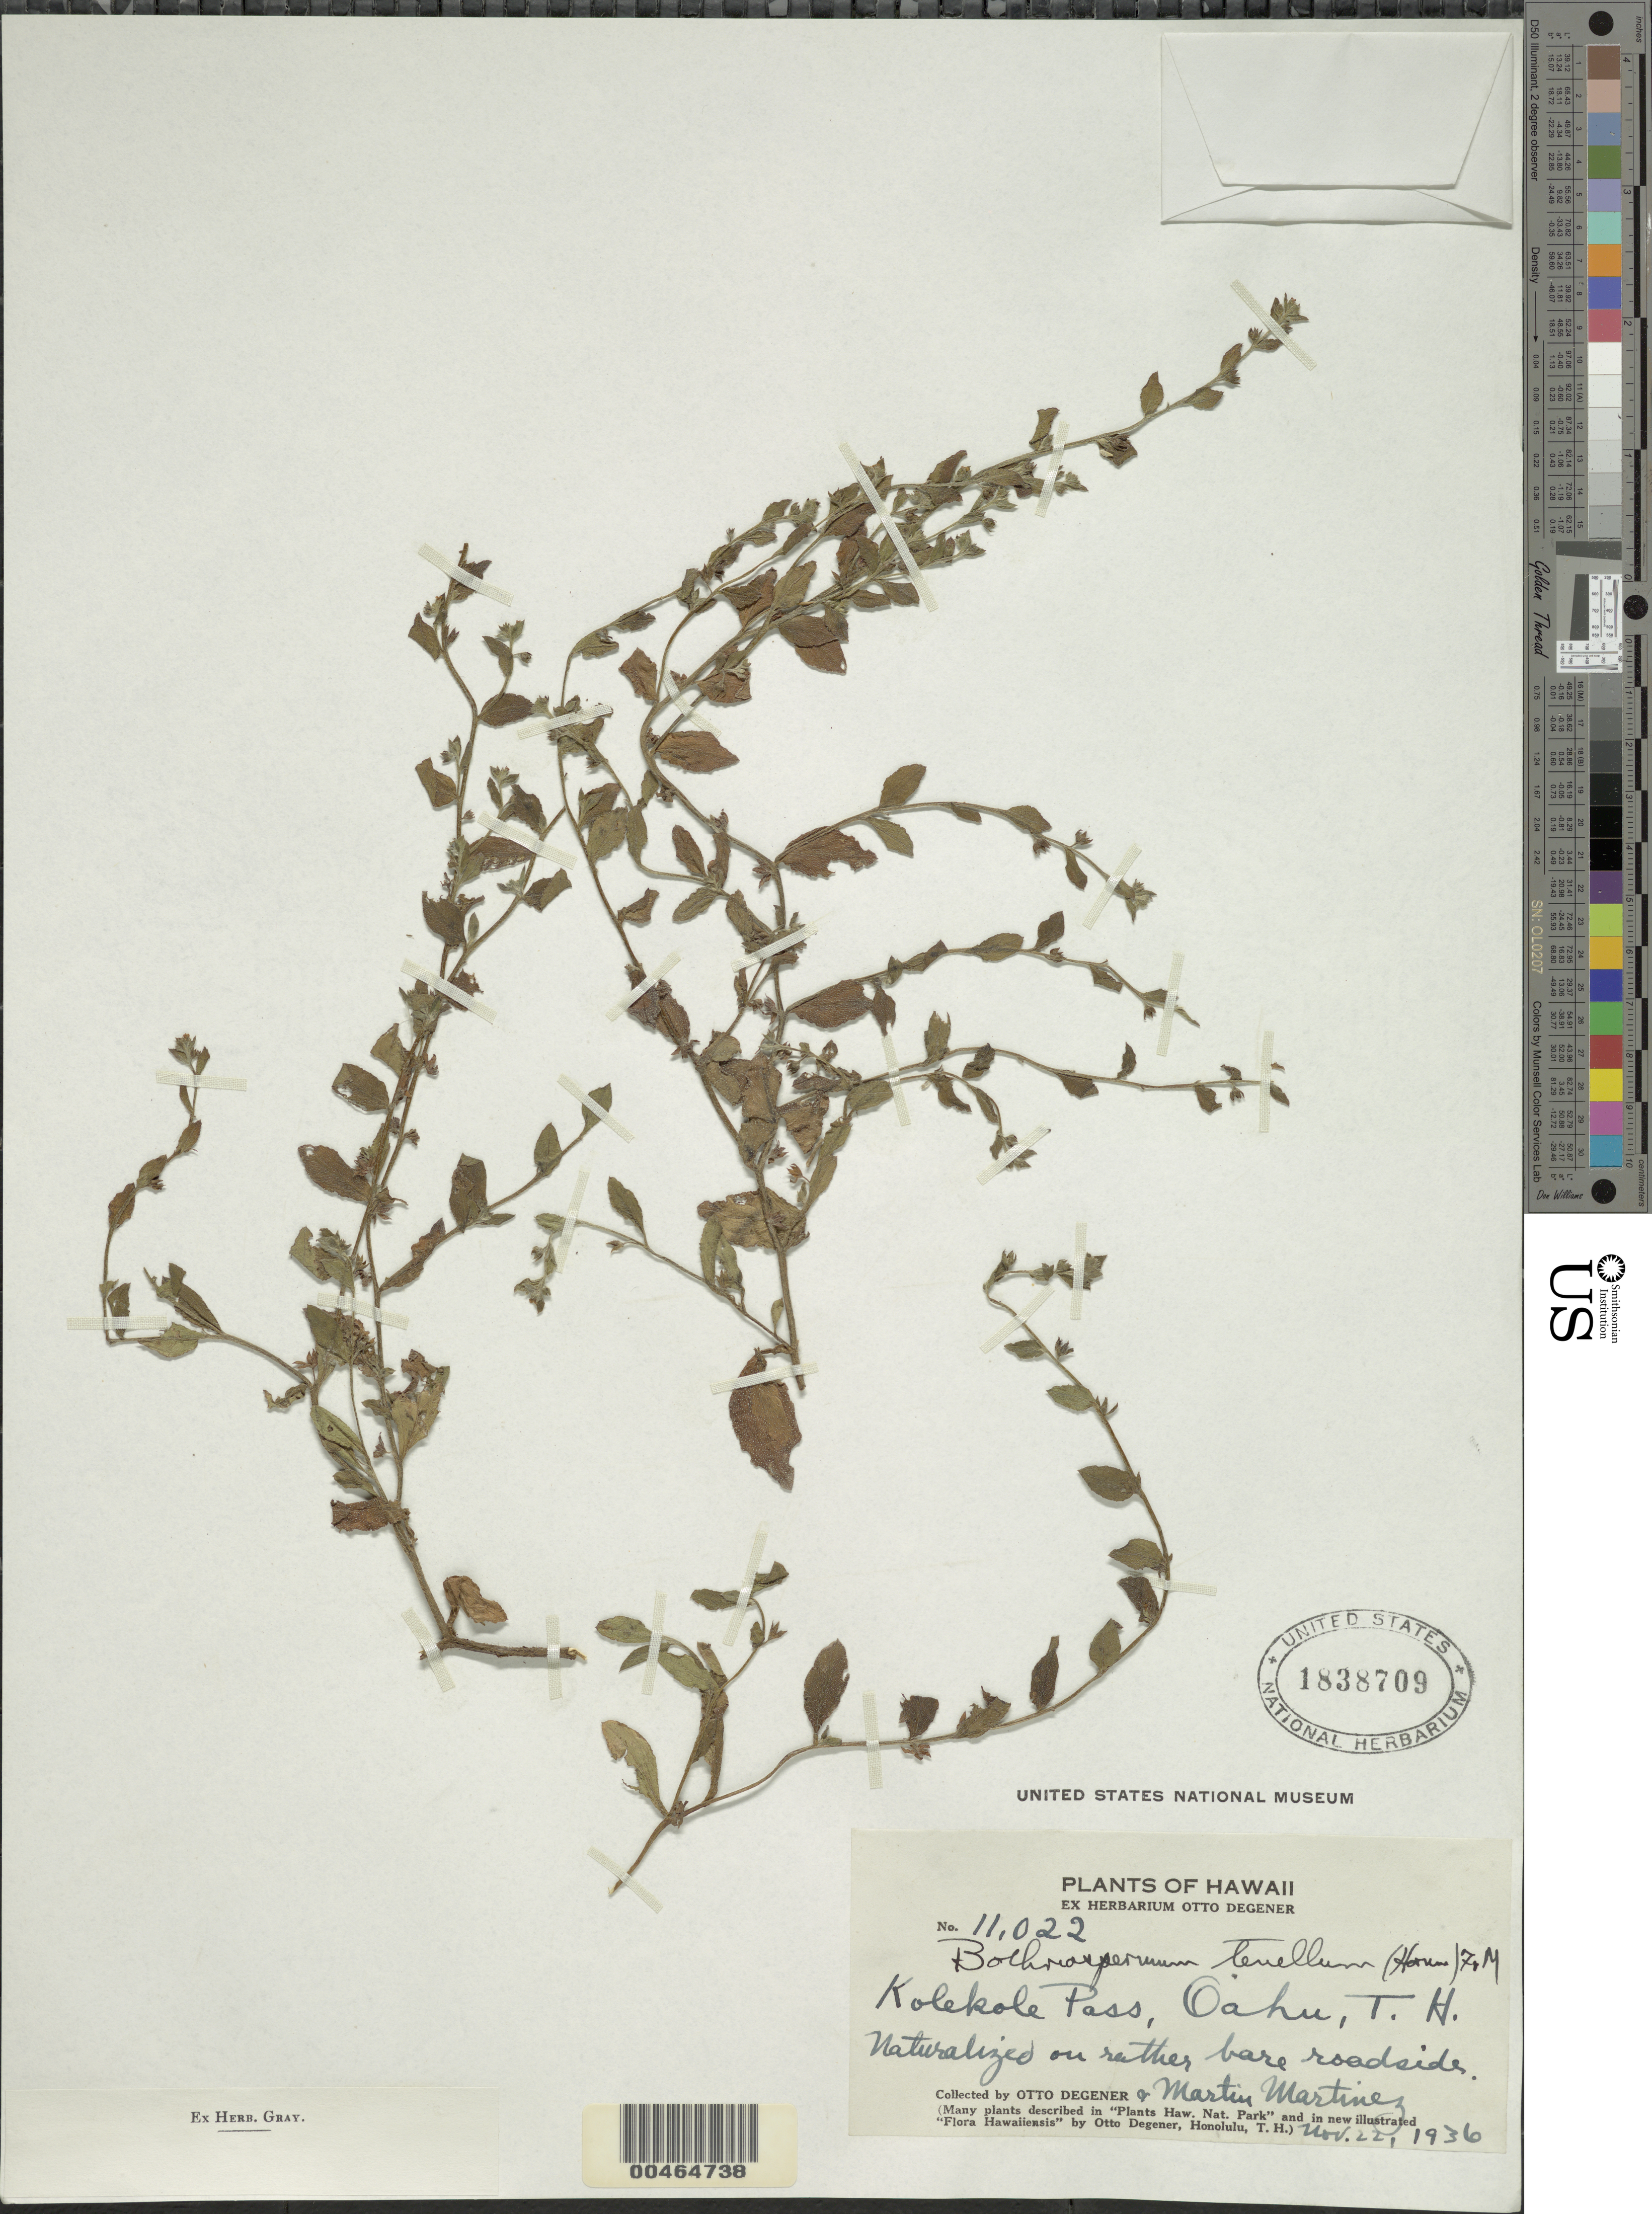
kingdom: Plantae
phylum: Tracheophyta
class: Magnoliopsida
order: Boraginales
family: Boraginaceae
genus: Bothriospermum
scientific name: Bothriospermum tenellum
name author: (Hornem.) Fisch. & C.A. Mey.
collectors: O. Degener & M. Martínez M.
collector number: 11022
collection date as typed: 22 Nov 1936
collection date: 1936-11-22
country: United States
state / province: Hawaii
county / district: Honolulu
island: Oahu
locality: Kolekole Pass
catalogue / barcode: US 1838709